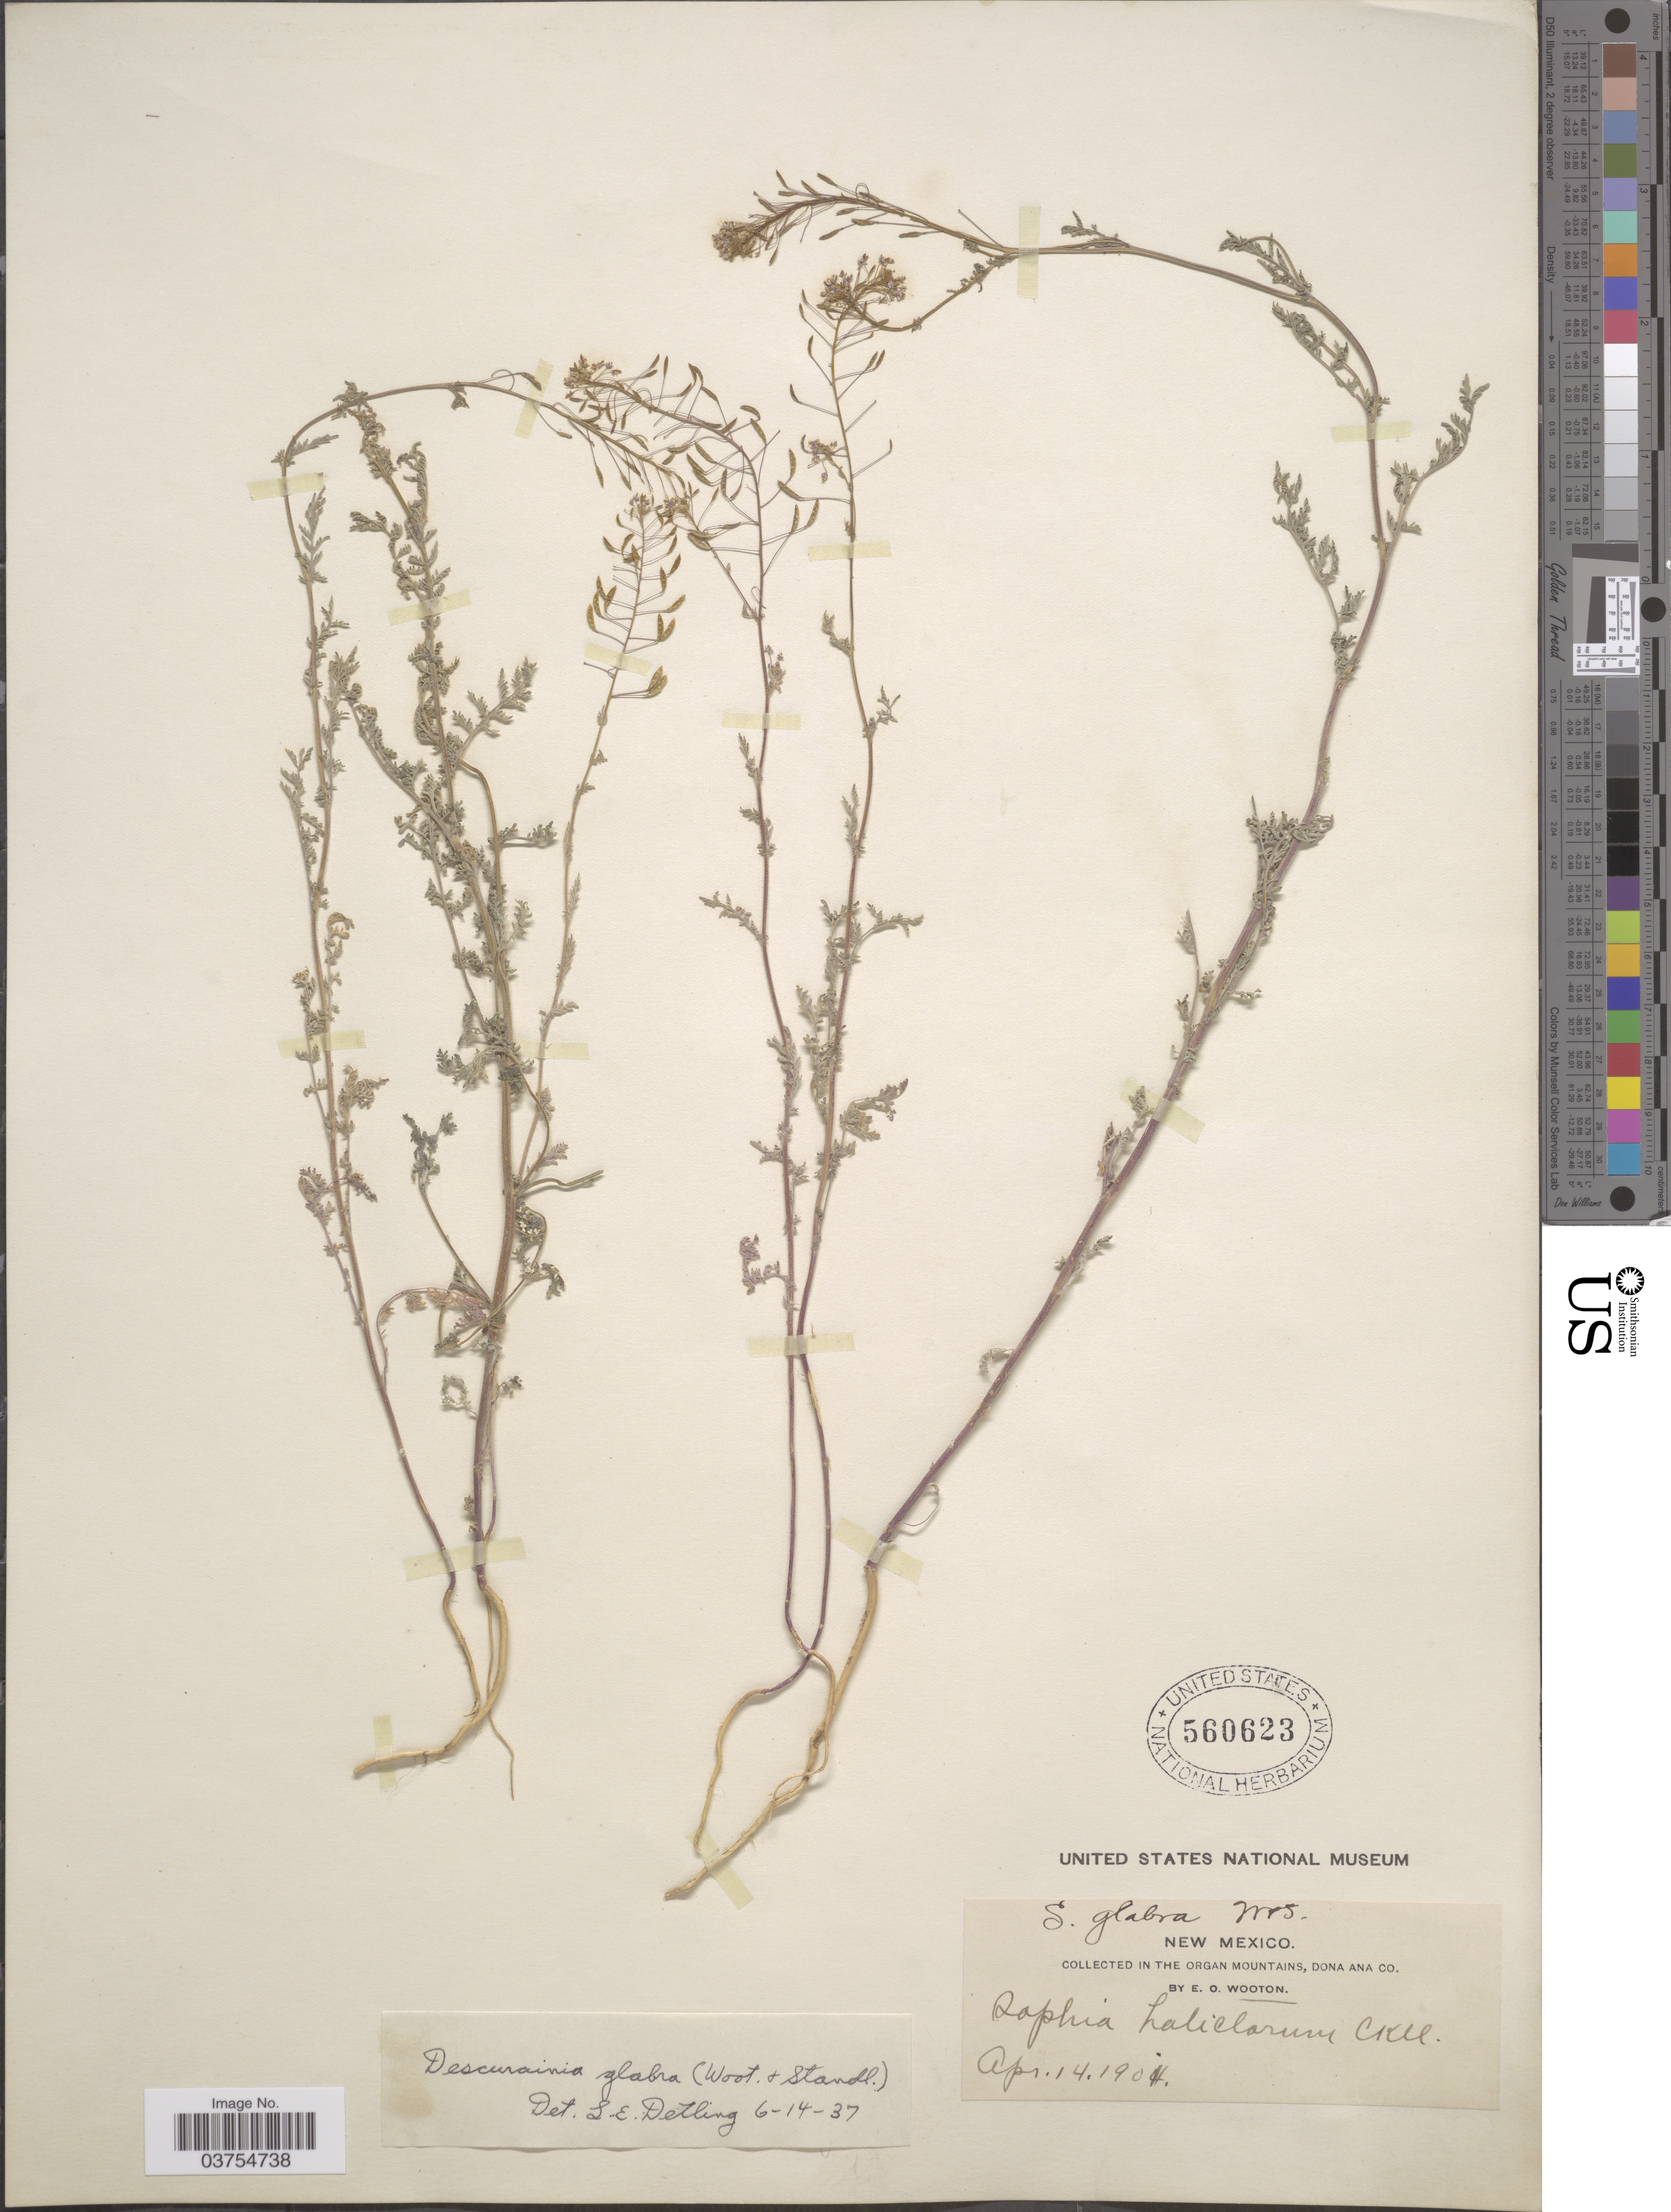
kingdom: Plantae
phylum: Tracheophyta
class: Magnoliopsida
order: Brassicales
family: Brassicaceae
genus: Descurainia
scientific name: Descurainia pinnata subsp. glabra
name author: (Wooton & Standl.) Detling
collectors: E. O. Wooton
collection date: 1904-04-14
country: United States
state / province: New Mexico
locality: The Organ Mountains, Dona Ana Co.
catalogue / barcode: US 560623